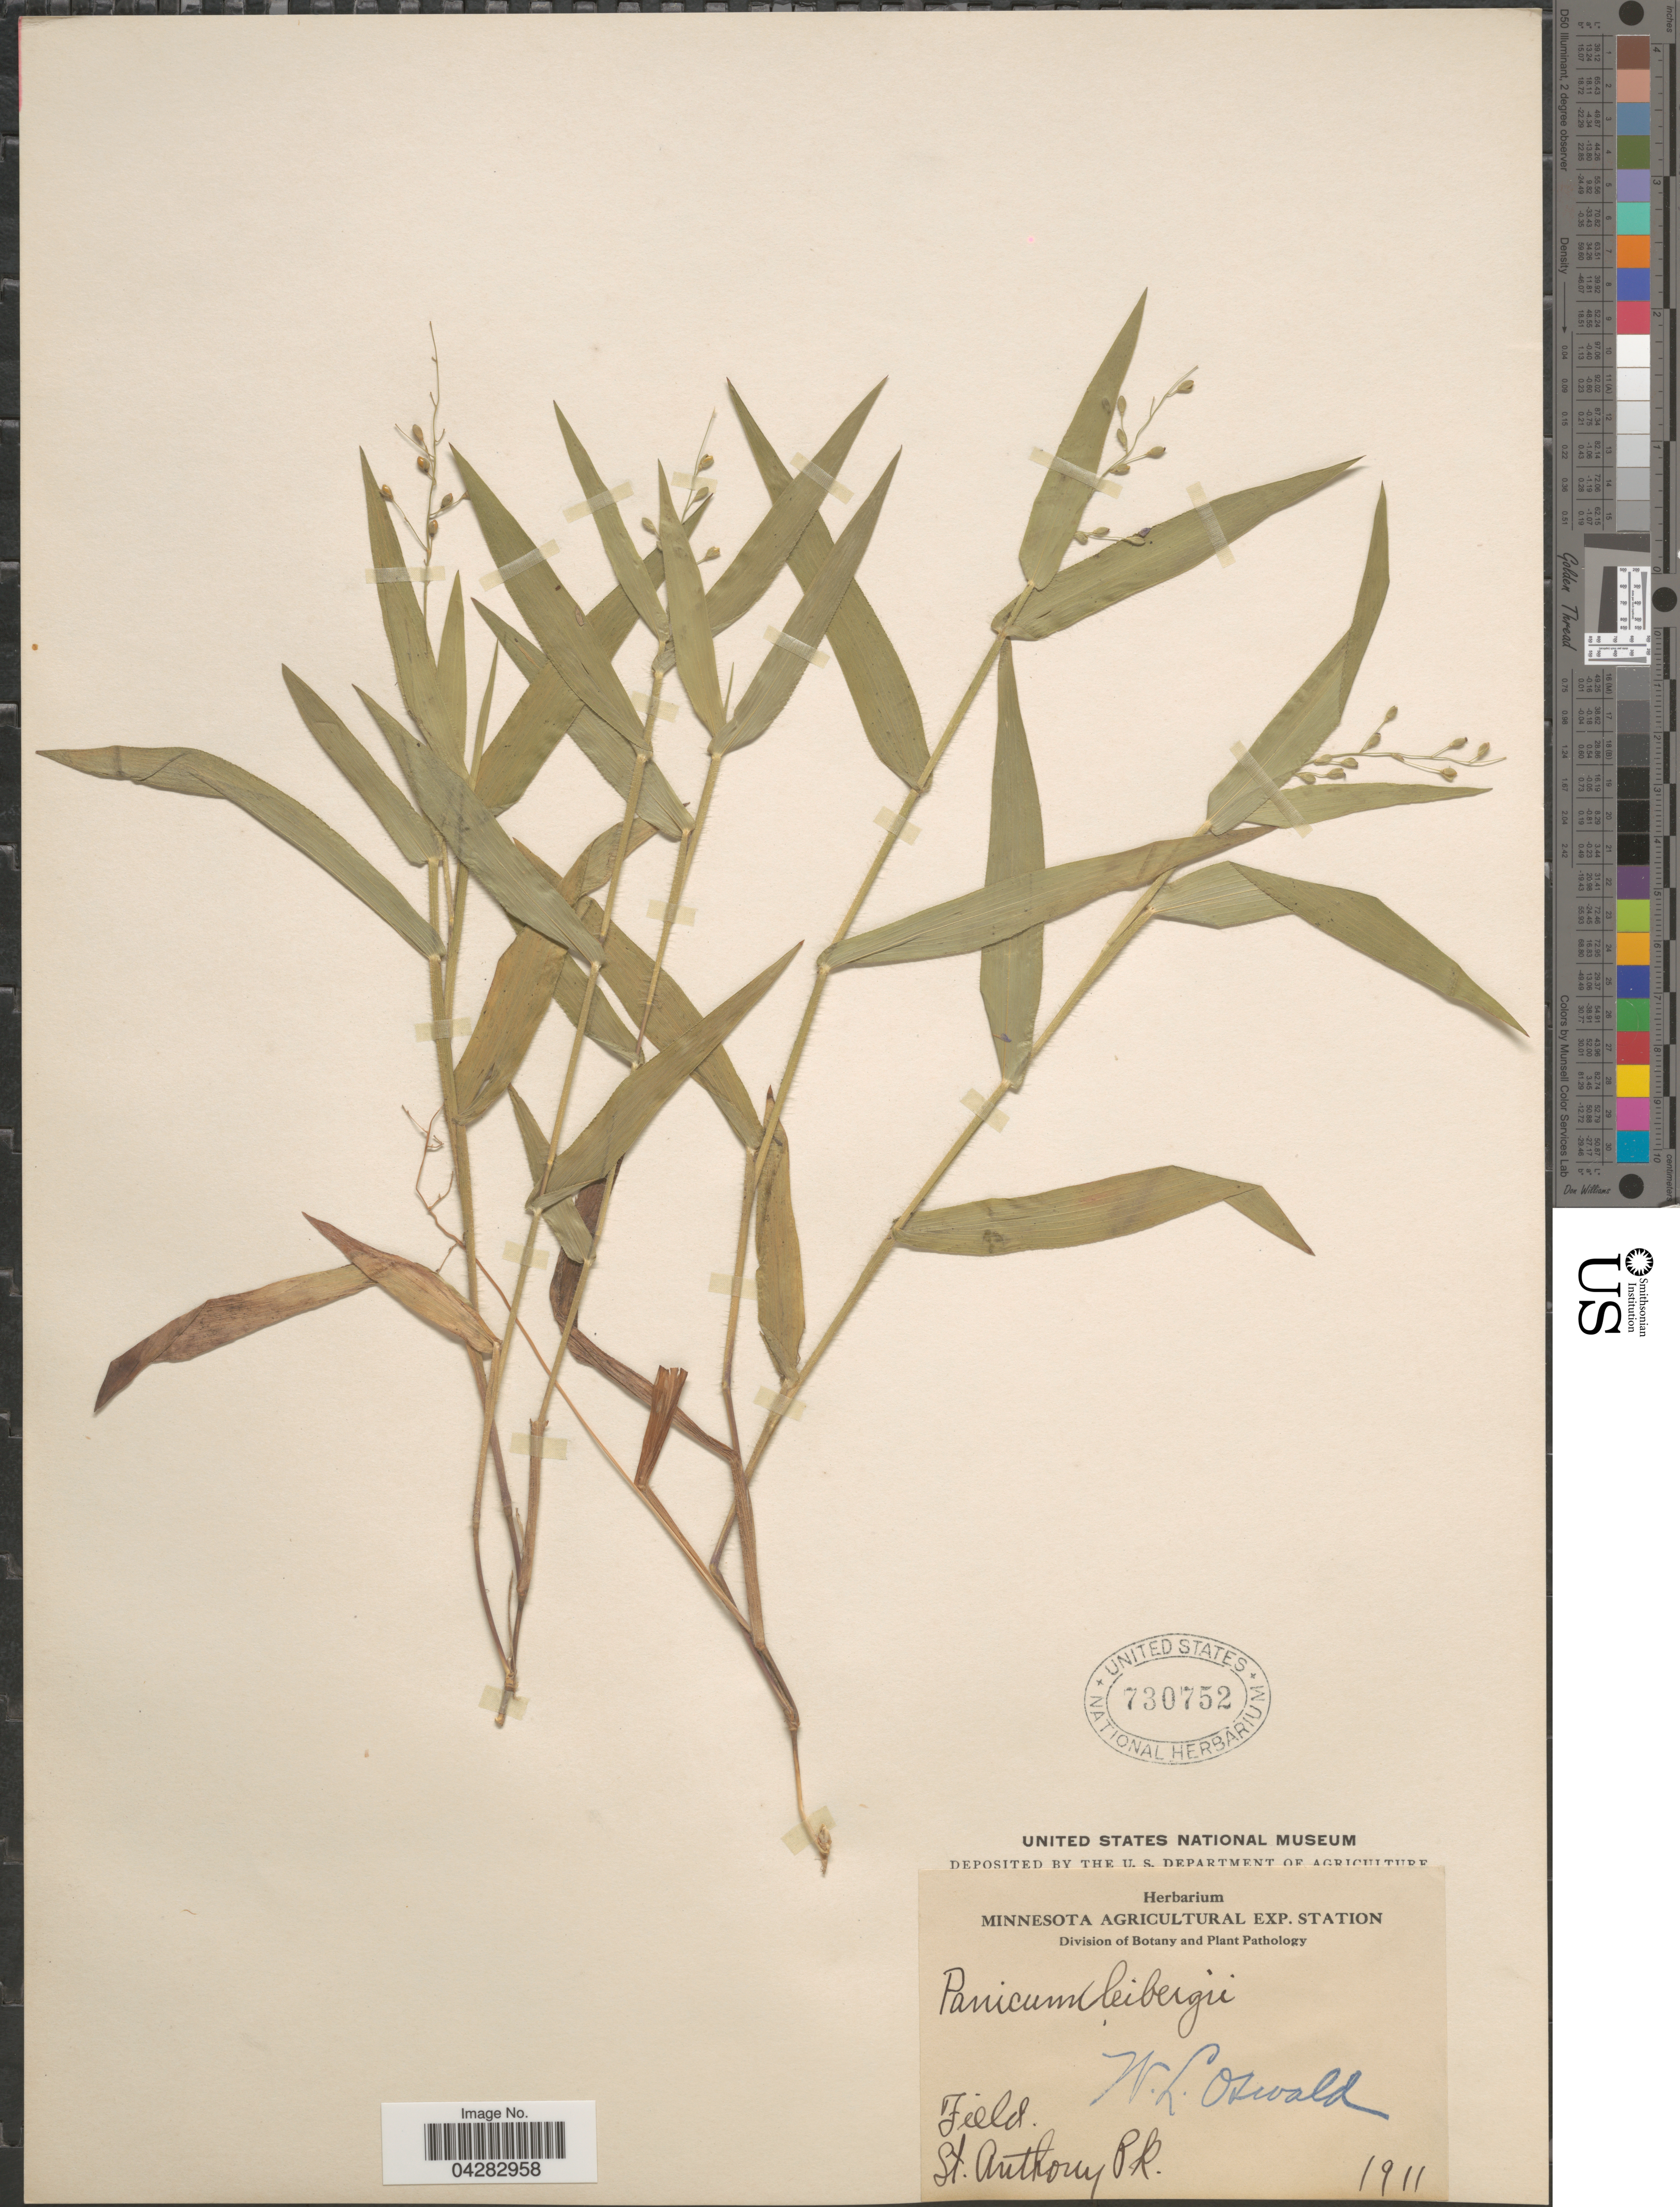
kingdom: Plantae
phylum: Tracheophyta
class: Liliopsida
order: Poales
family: Poaceae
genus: Dichanthelium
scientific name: Dichanthelium leibergii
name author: (Vasey) Gould & C.A. Clark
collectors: W. Oswald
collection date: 1911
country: United States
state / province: Minnesota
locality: Field. St. Anthony Pk.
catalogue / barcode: US 730752